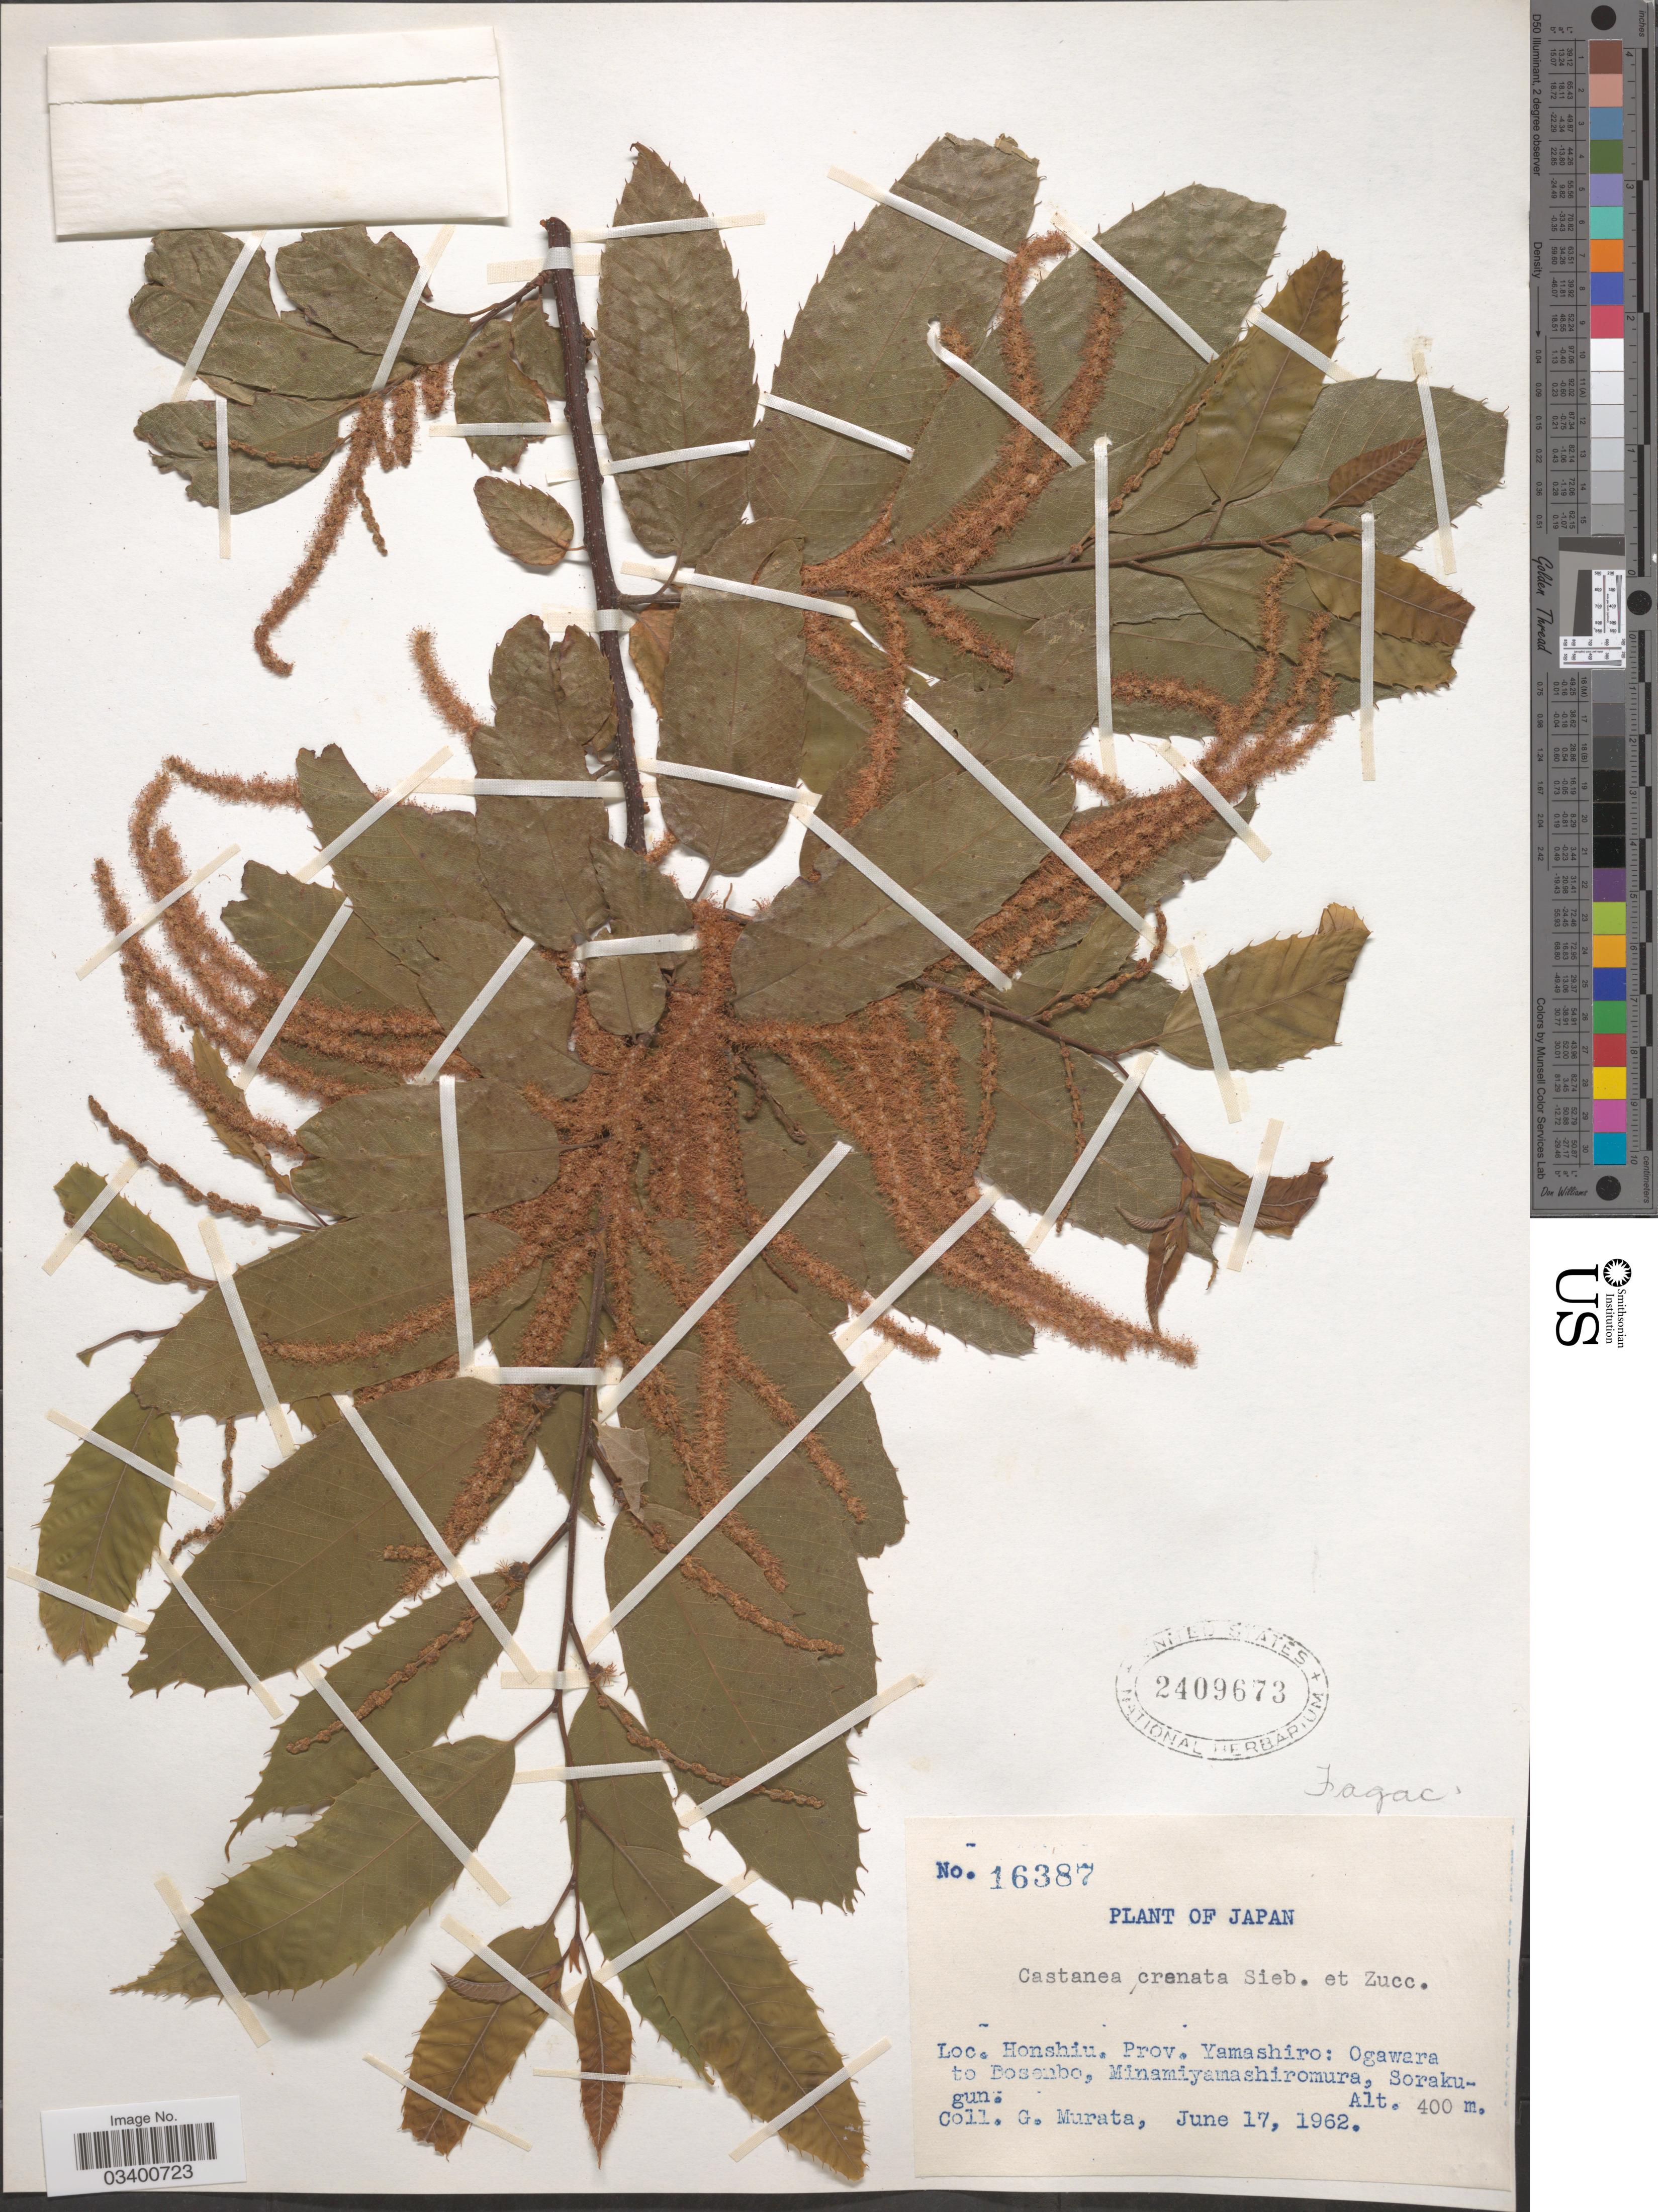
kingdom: Plantae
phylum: Tracheophyta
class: Magnoliopsida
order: Fagales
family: Fagaceae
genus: Castanea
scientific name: Castanea crenata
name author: Siebold & Zucc.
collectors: G. Murata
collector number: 16387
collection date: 1962-06-17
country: Japan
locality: Honshiu, Prov. Yamashiro: Ogawara to Bosenbo, Minamiyamashiromura, Sorakugun.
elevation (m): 400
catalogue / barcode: US 2409673